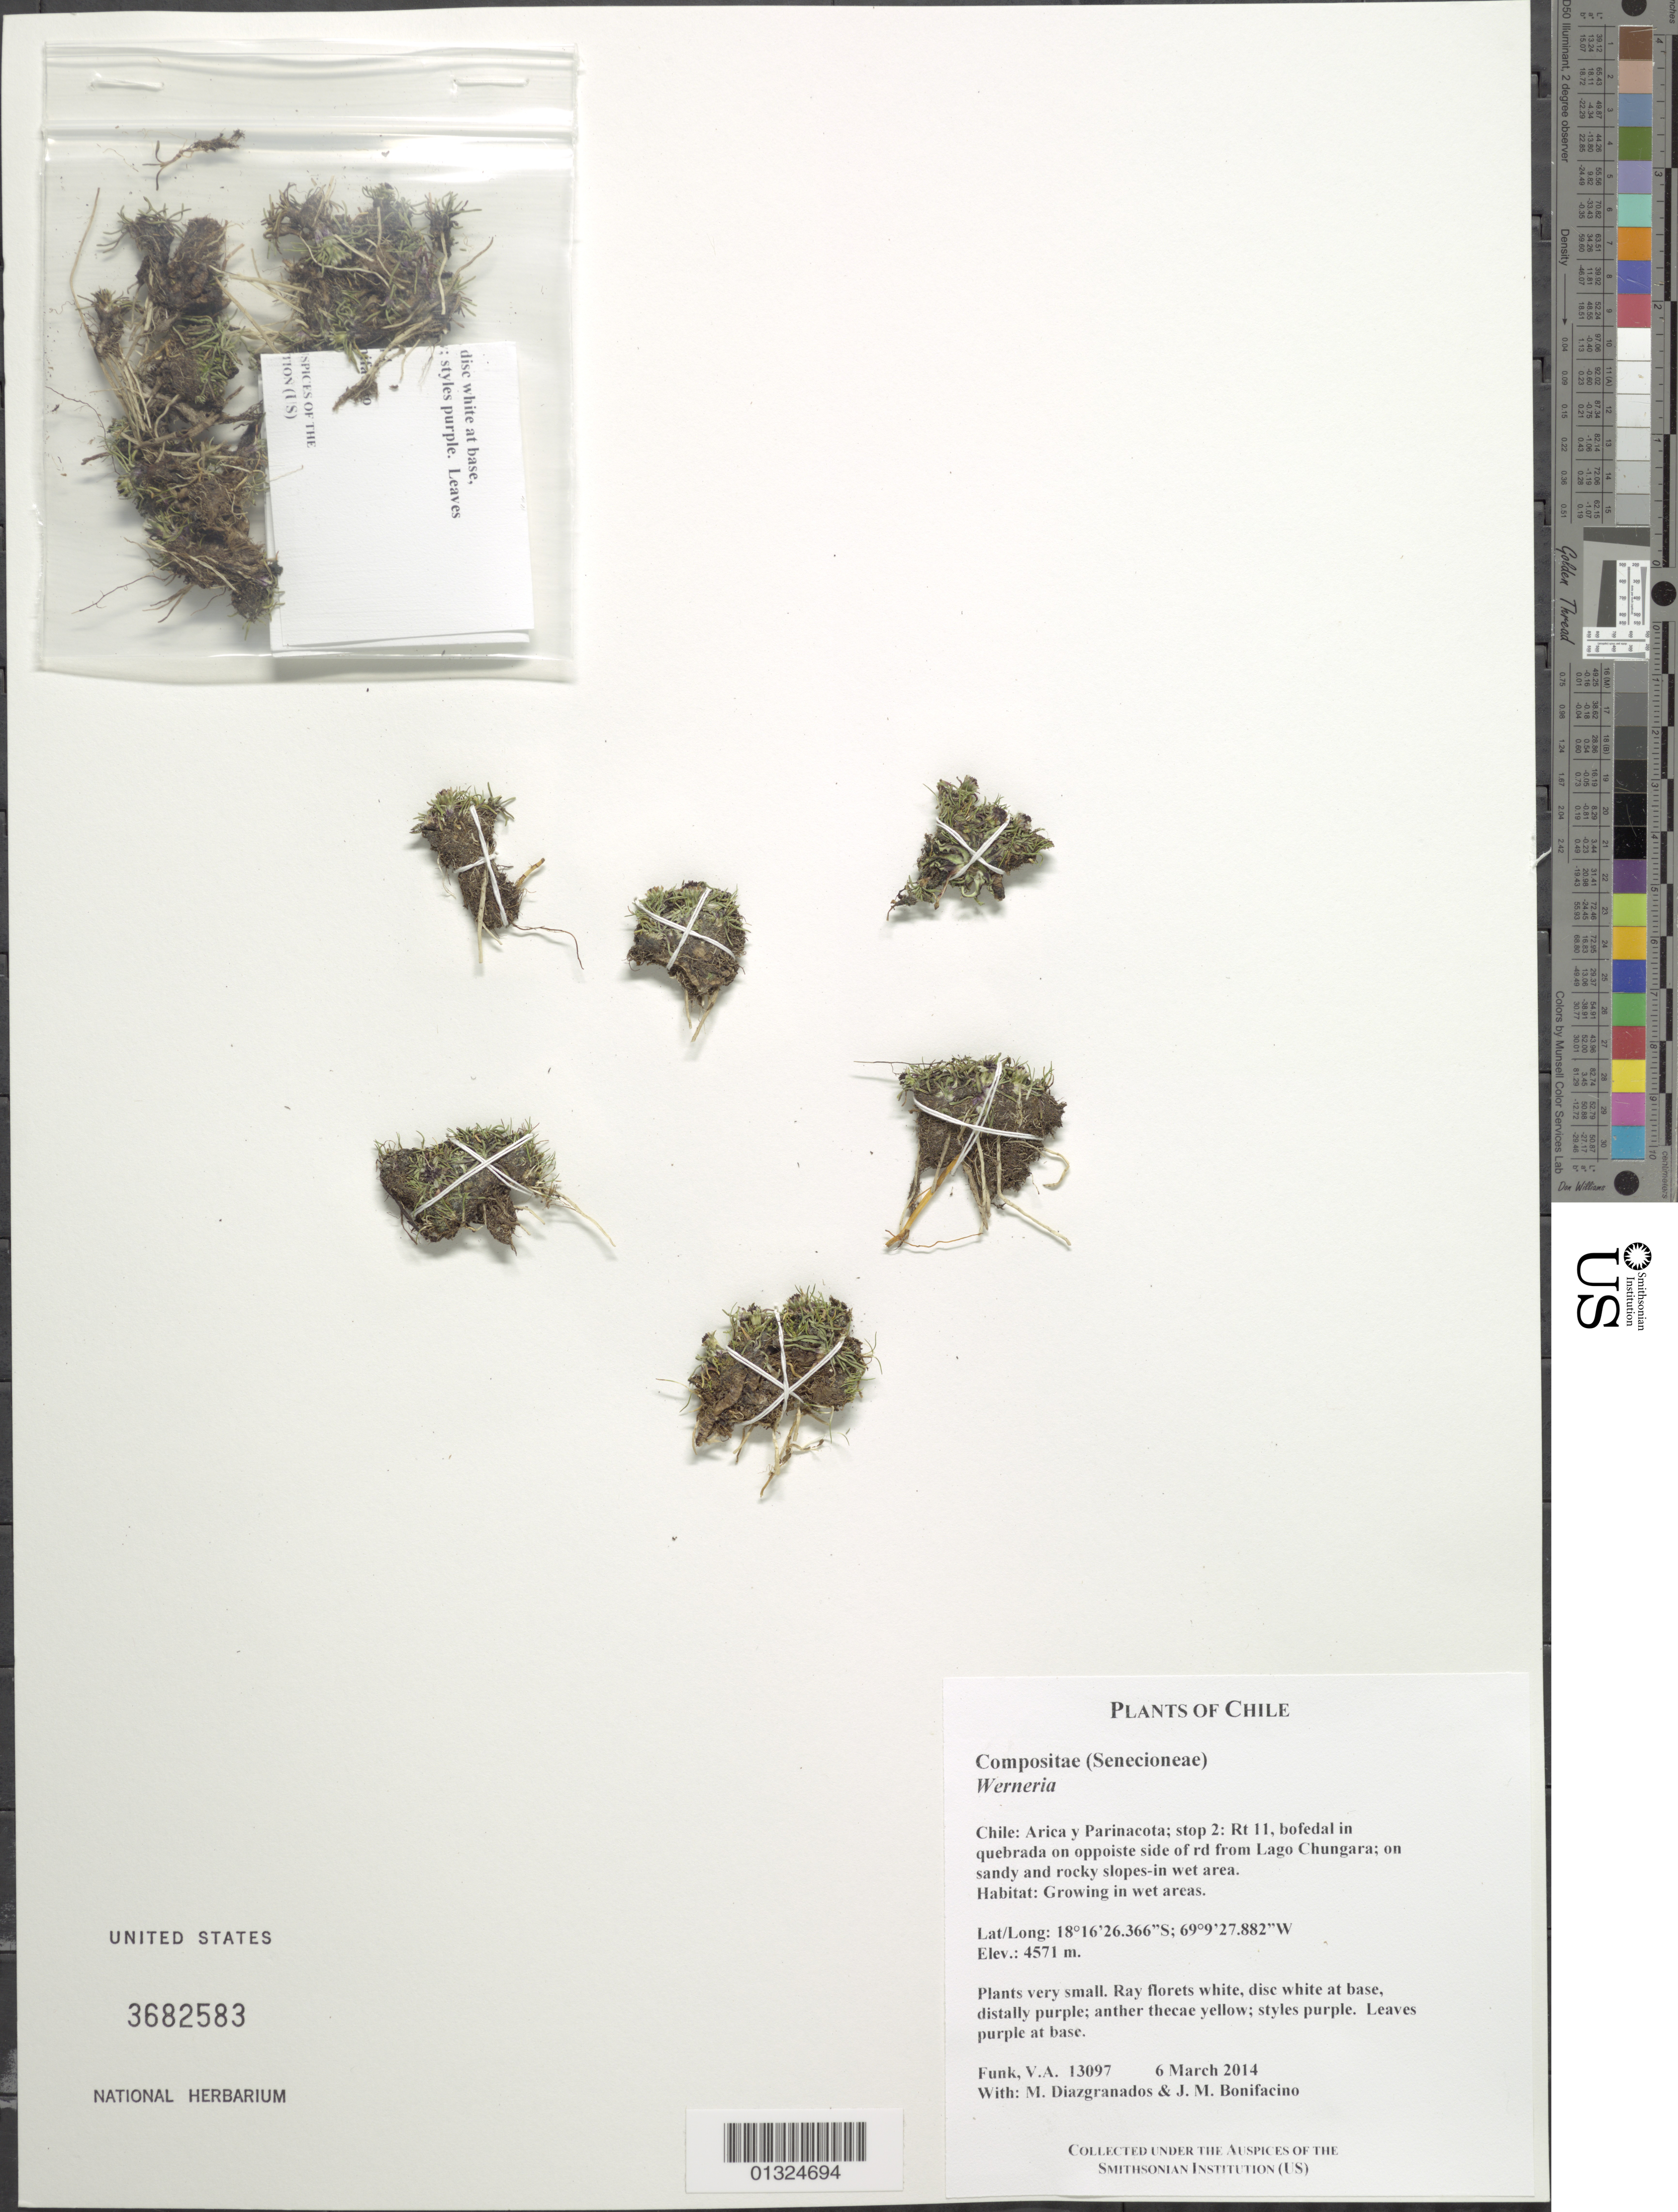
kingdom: Plantae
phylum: Tracheophyta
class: Magnoliopsida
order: Asterales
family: Asteraceae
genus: Werneria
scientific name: Werneria pygmaea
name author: Gillies ex Hook. & Arn.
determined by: Calvo, Joel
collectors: V. Funk, M. Diazgranados C. & M. Bonifacino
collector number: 13097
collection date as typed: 6 March 2014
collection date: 2014-03-06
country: Chile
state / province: Arica y Parinacota (XV)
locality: Rt 11, bofedal in quebrada on opposite side of road from Lago Chungara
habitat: On sandy and rocky slopes in wet area. Growing in wet areas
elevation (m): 4571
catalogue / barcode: US 3682583